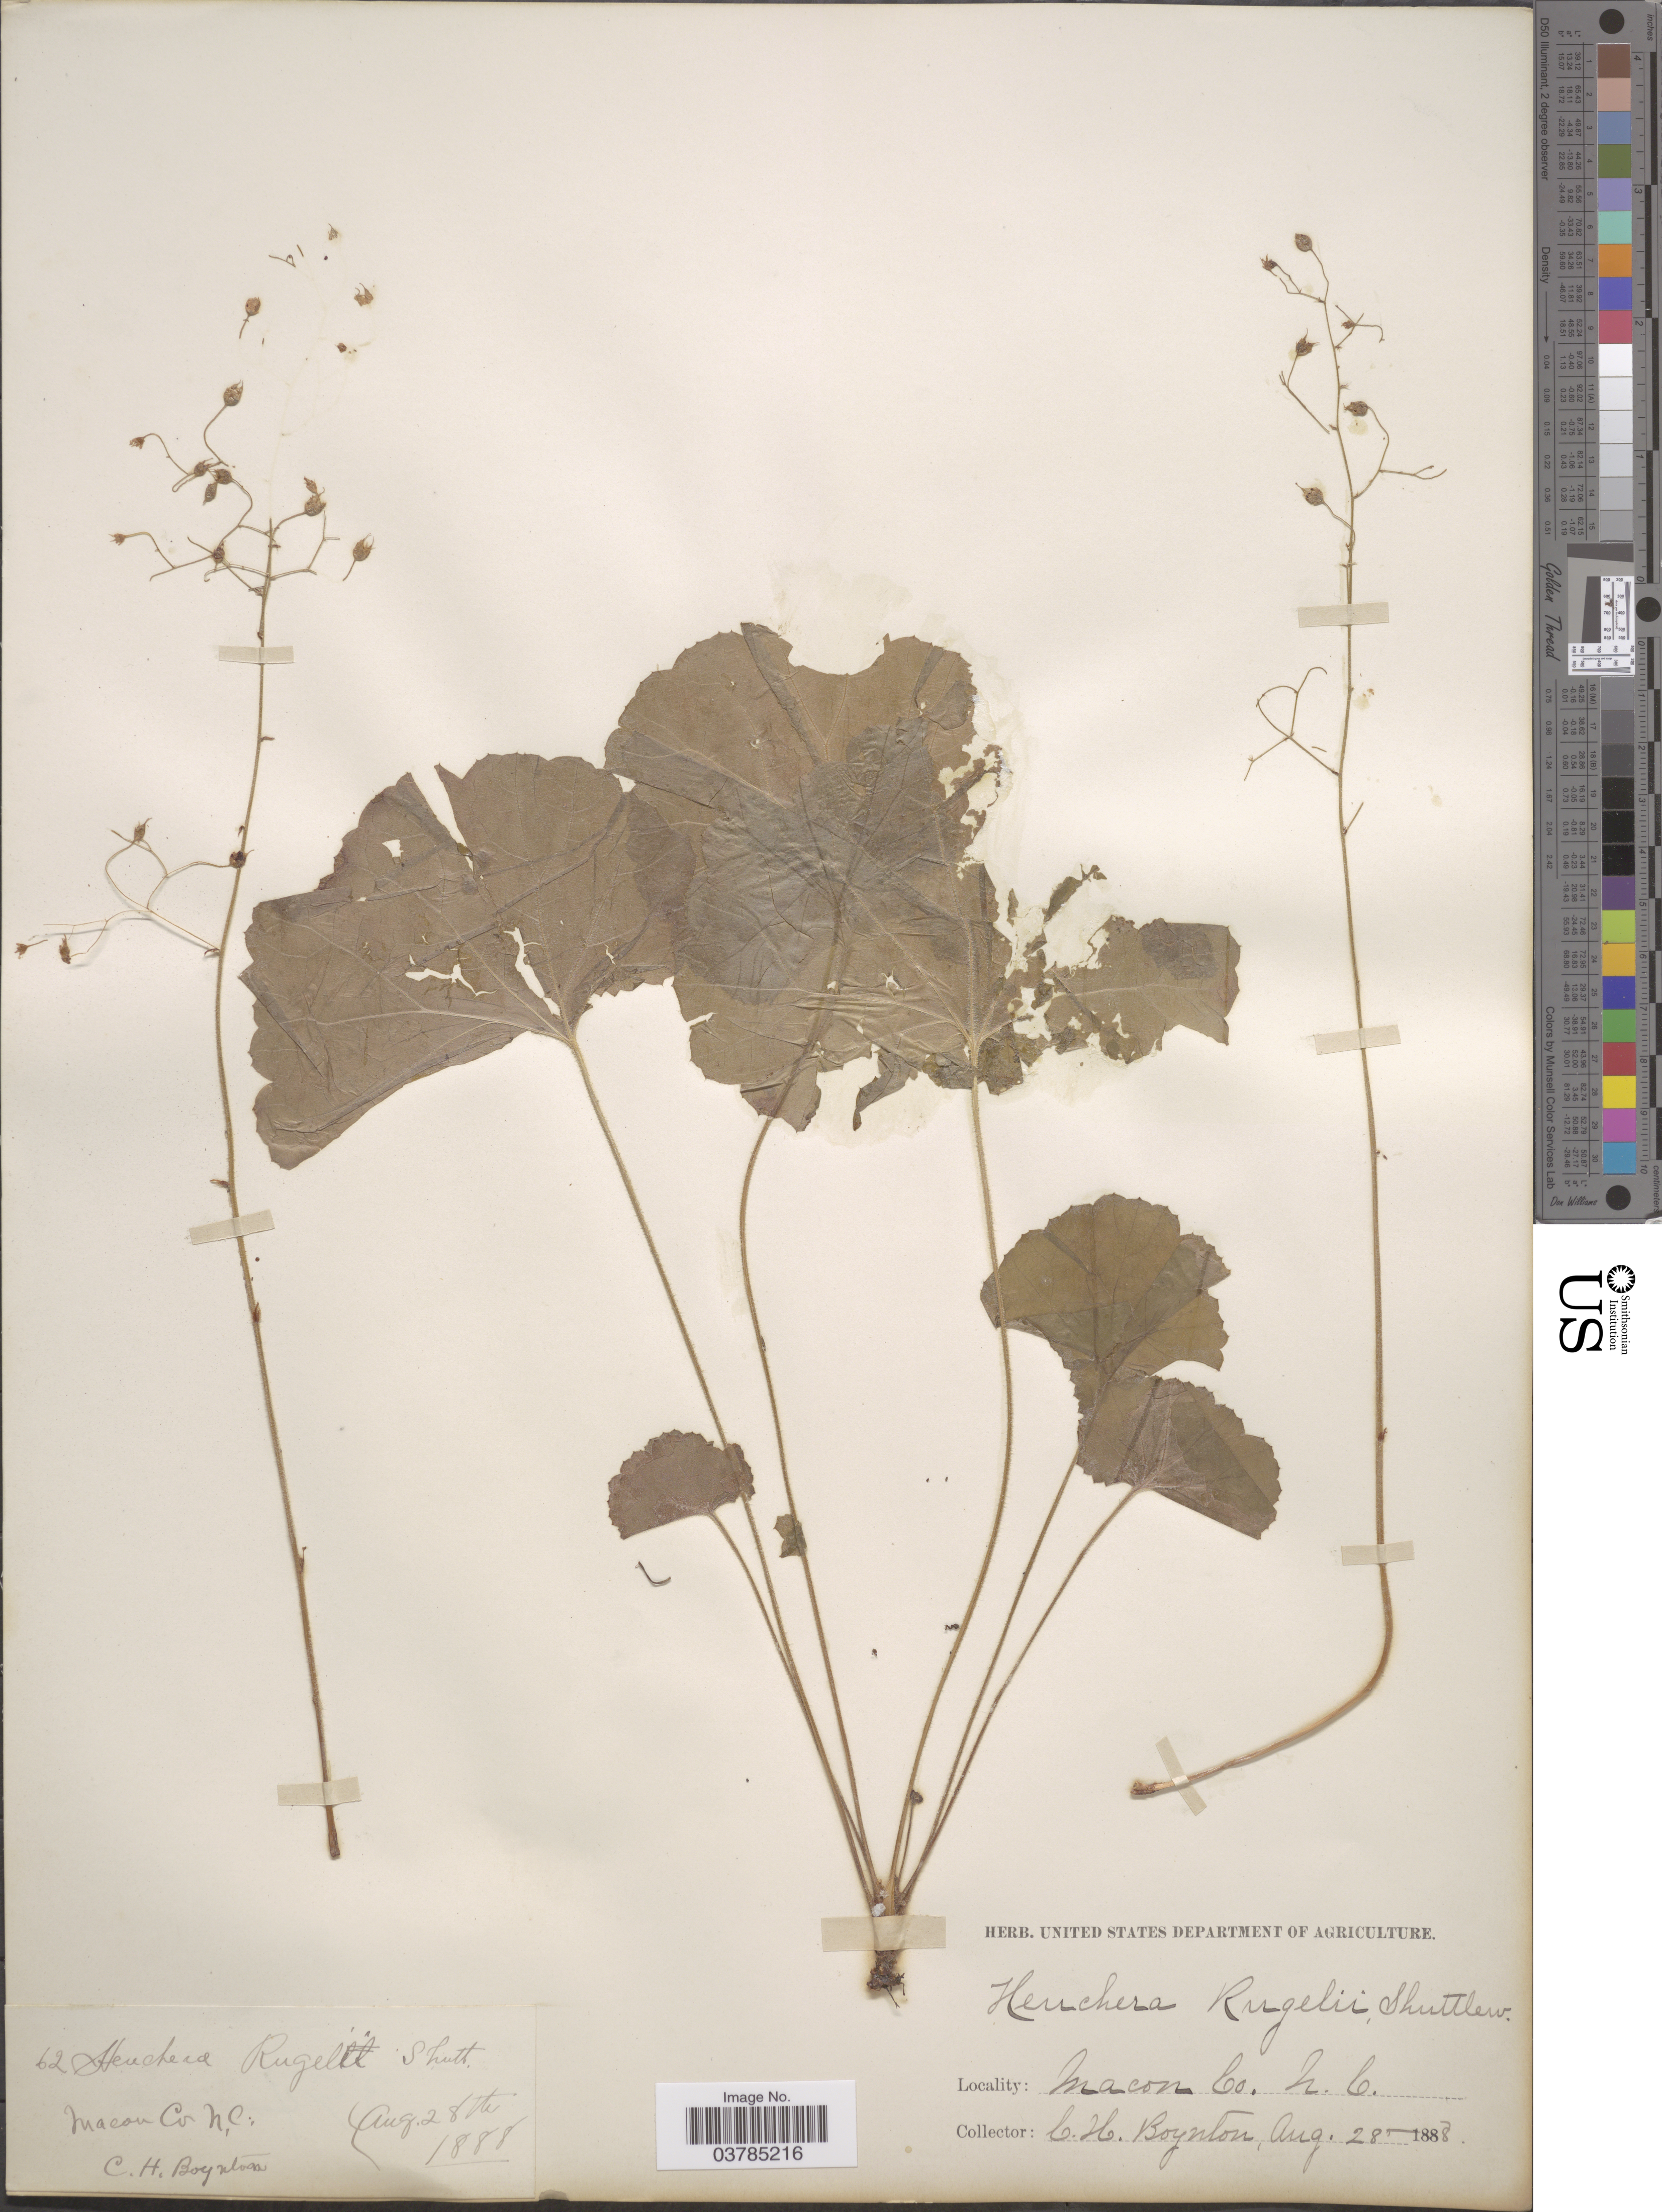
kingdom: Plantae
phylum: Tracheophyta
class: Magnoliopsida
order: Saxifragales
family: Saxifragaceae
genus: Heuchera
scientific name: Heuchera rugelii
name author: Shuttlew. ex Kunze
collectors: C. Boynton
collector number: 62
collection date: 1888-08-28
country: United States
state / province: North Carolina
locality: Macon Co.